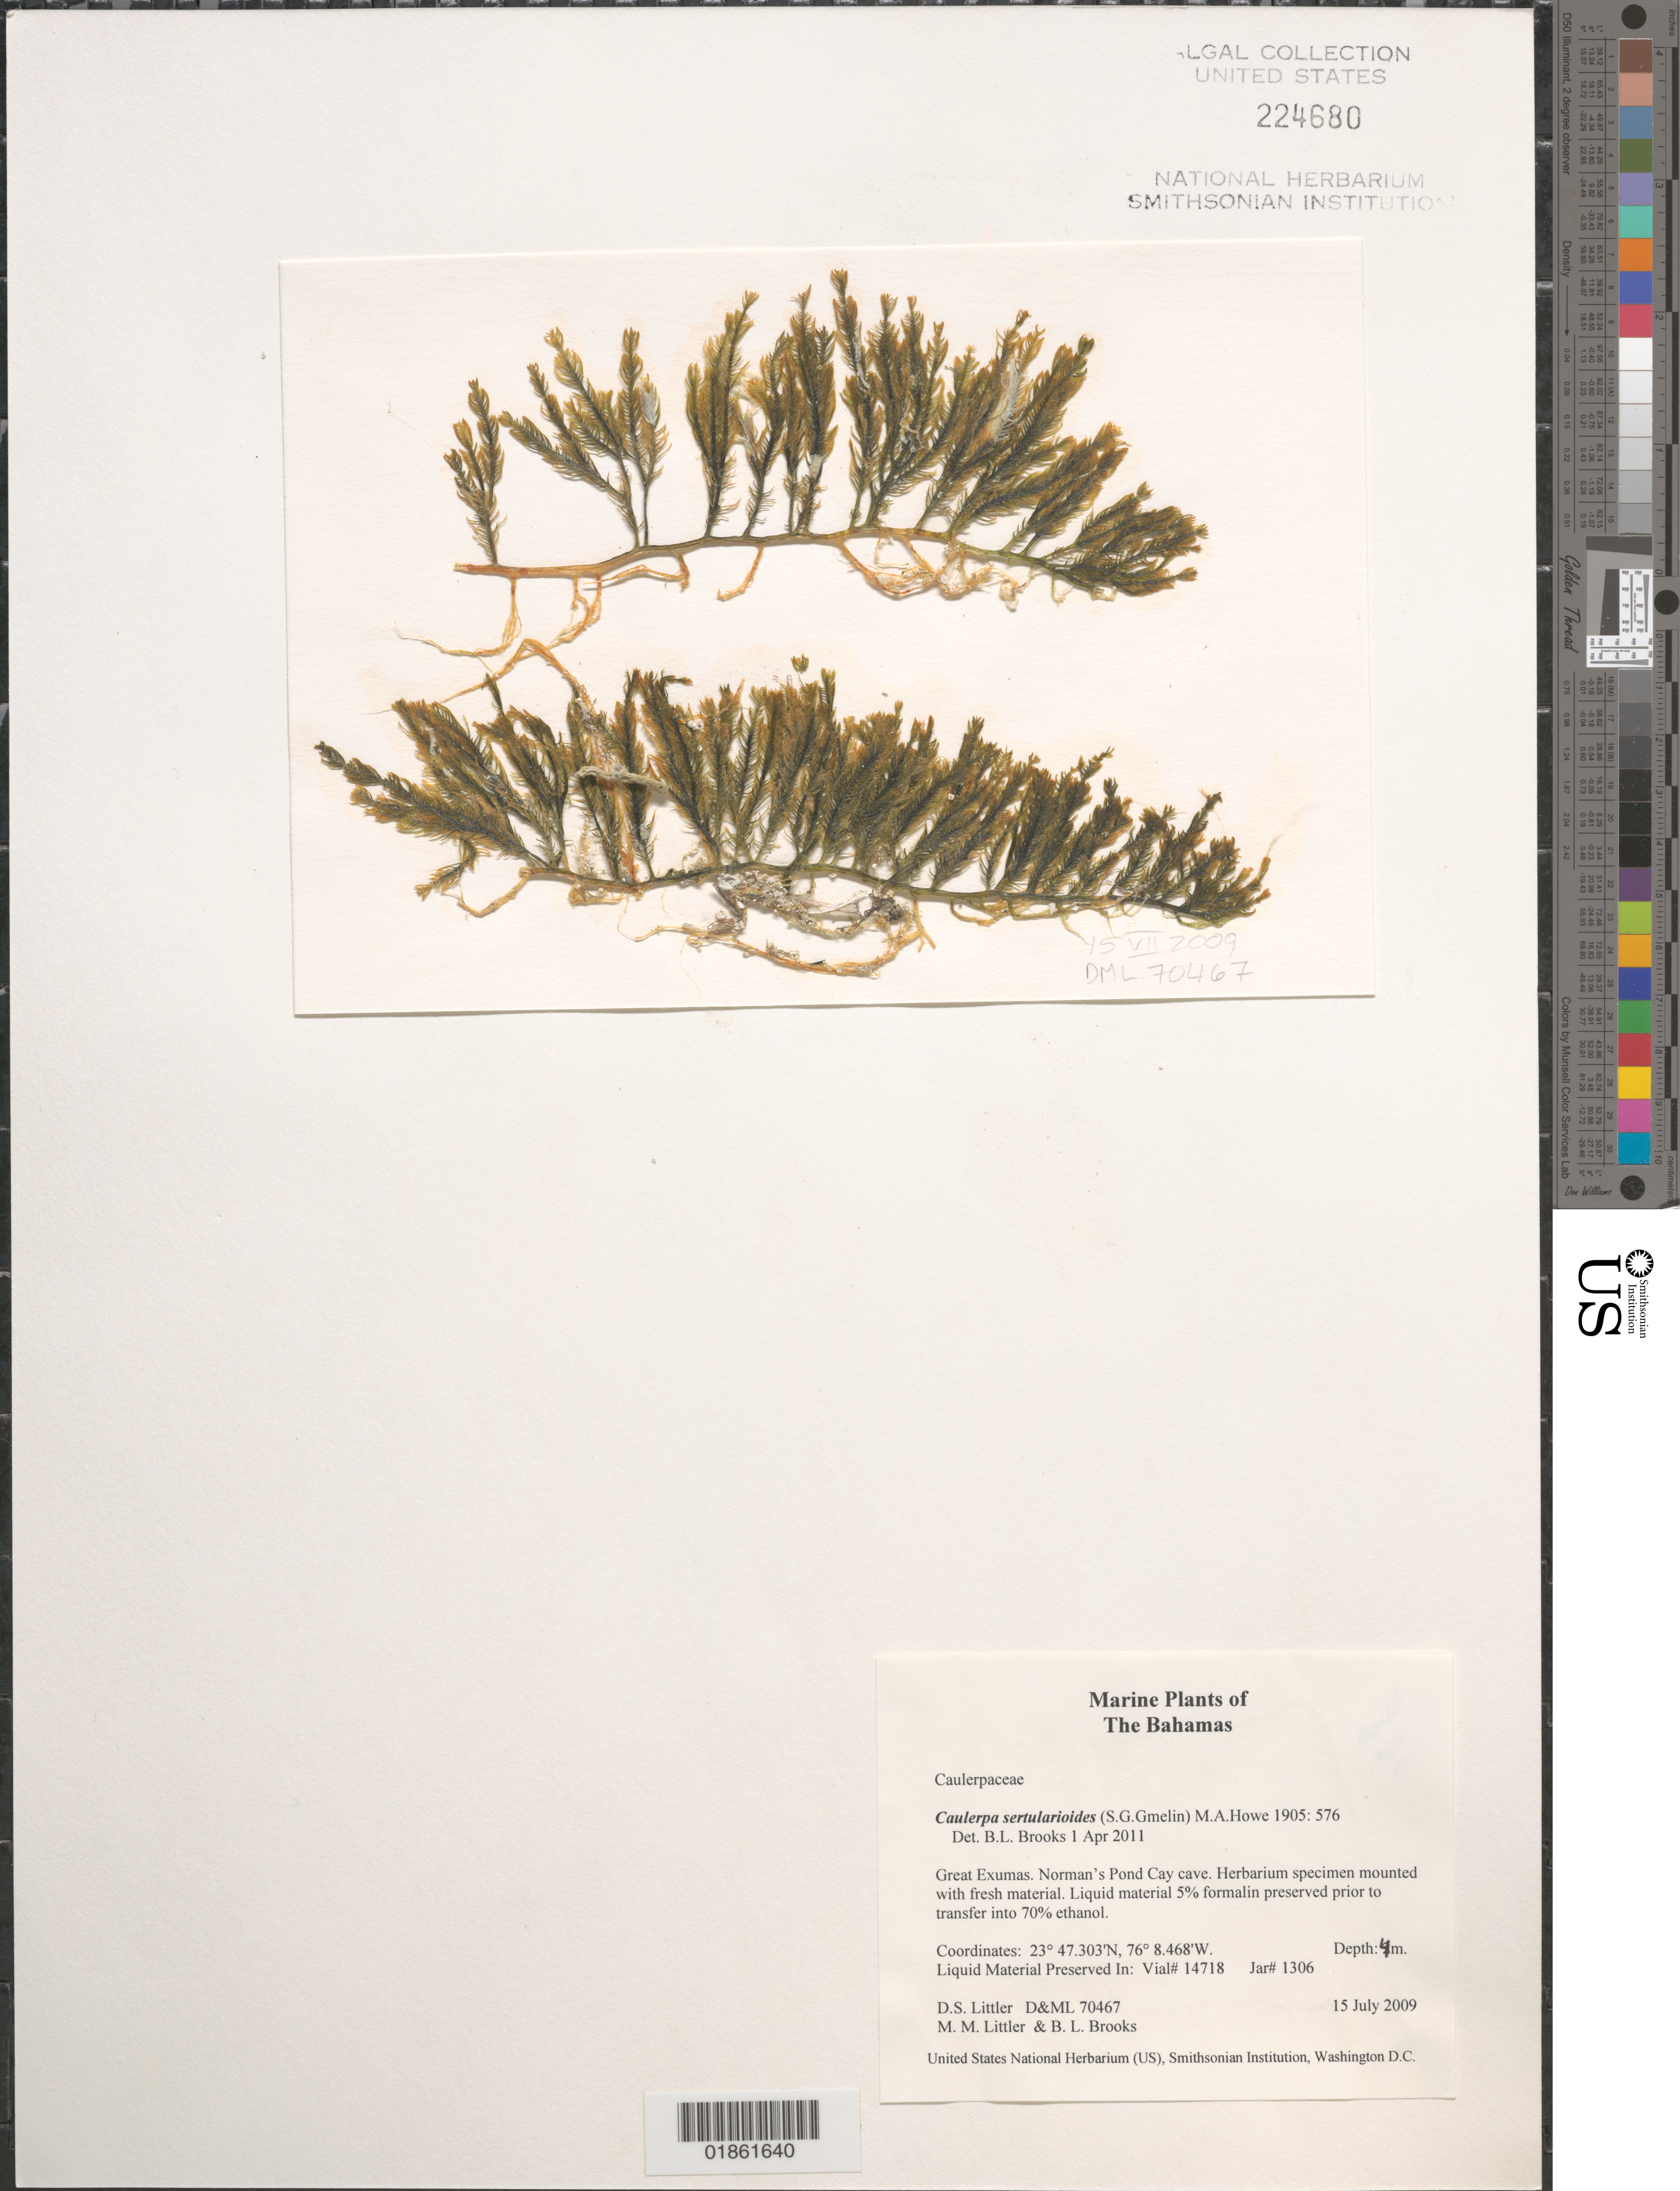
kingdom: Plantae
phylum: Chlorophyta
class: Ulvophyceae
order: Bryopsidales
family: Caulerpaceae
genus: Caulerpa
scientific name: Caulerpa sertularioides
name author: (S.G. Gmel.) M. Howe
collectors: D. S. Littler & M. M. Littler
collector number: D&ML 70467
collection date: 2009-07-15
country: Bahamas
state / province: Exuma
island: Normans Pond Cay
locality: Exumas. Normans Pond Cay. Blue Hole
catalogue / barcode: US 224680